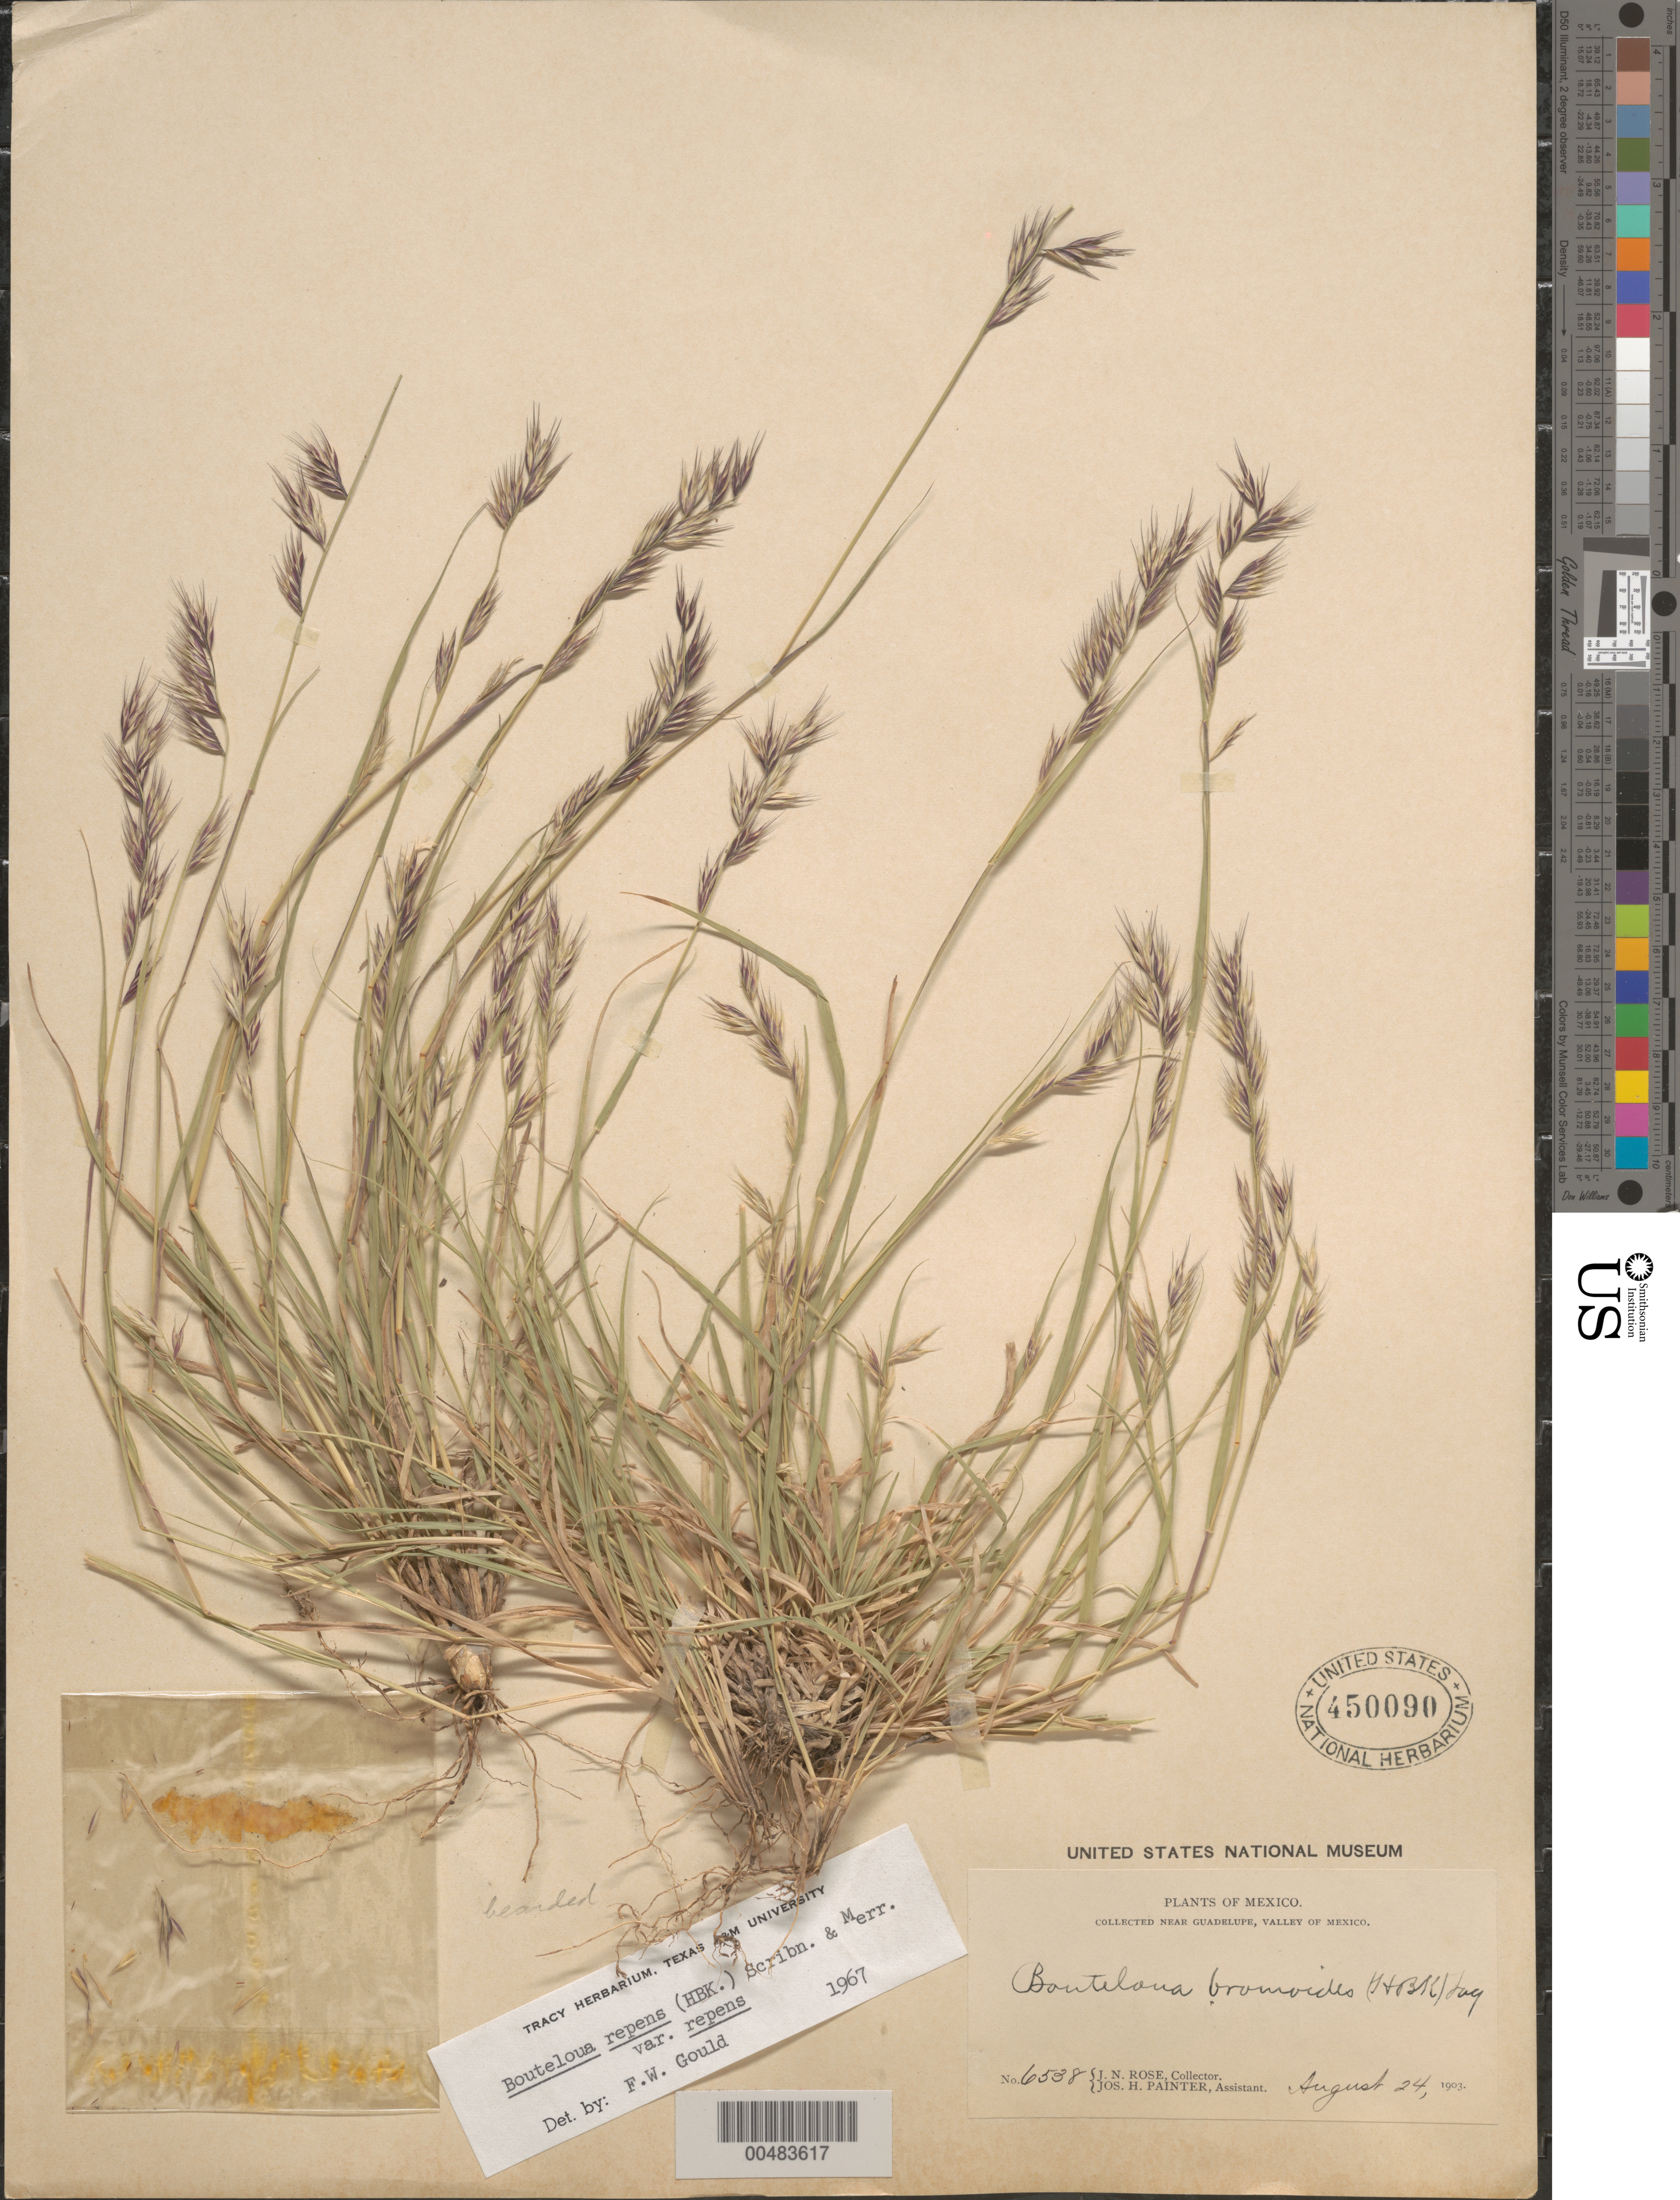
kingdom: Plantae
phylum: Tracheophyta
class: Liliopsida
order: Poales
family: Poaceae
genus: Bouteloua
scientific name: Bouteloua repens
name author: (Kunth) Scribn. & Merr.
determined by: Gould, F. W.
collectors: J. N. Rose & J. H. Painter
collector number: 6538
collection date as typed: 24 Aug 1903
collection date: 1903-08-24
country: Mexico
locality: Guadalupe, Valley of Mexico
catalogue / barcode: US 450090